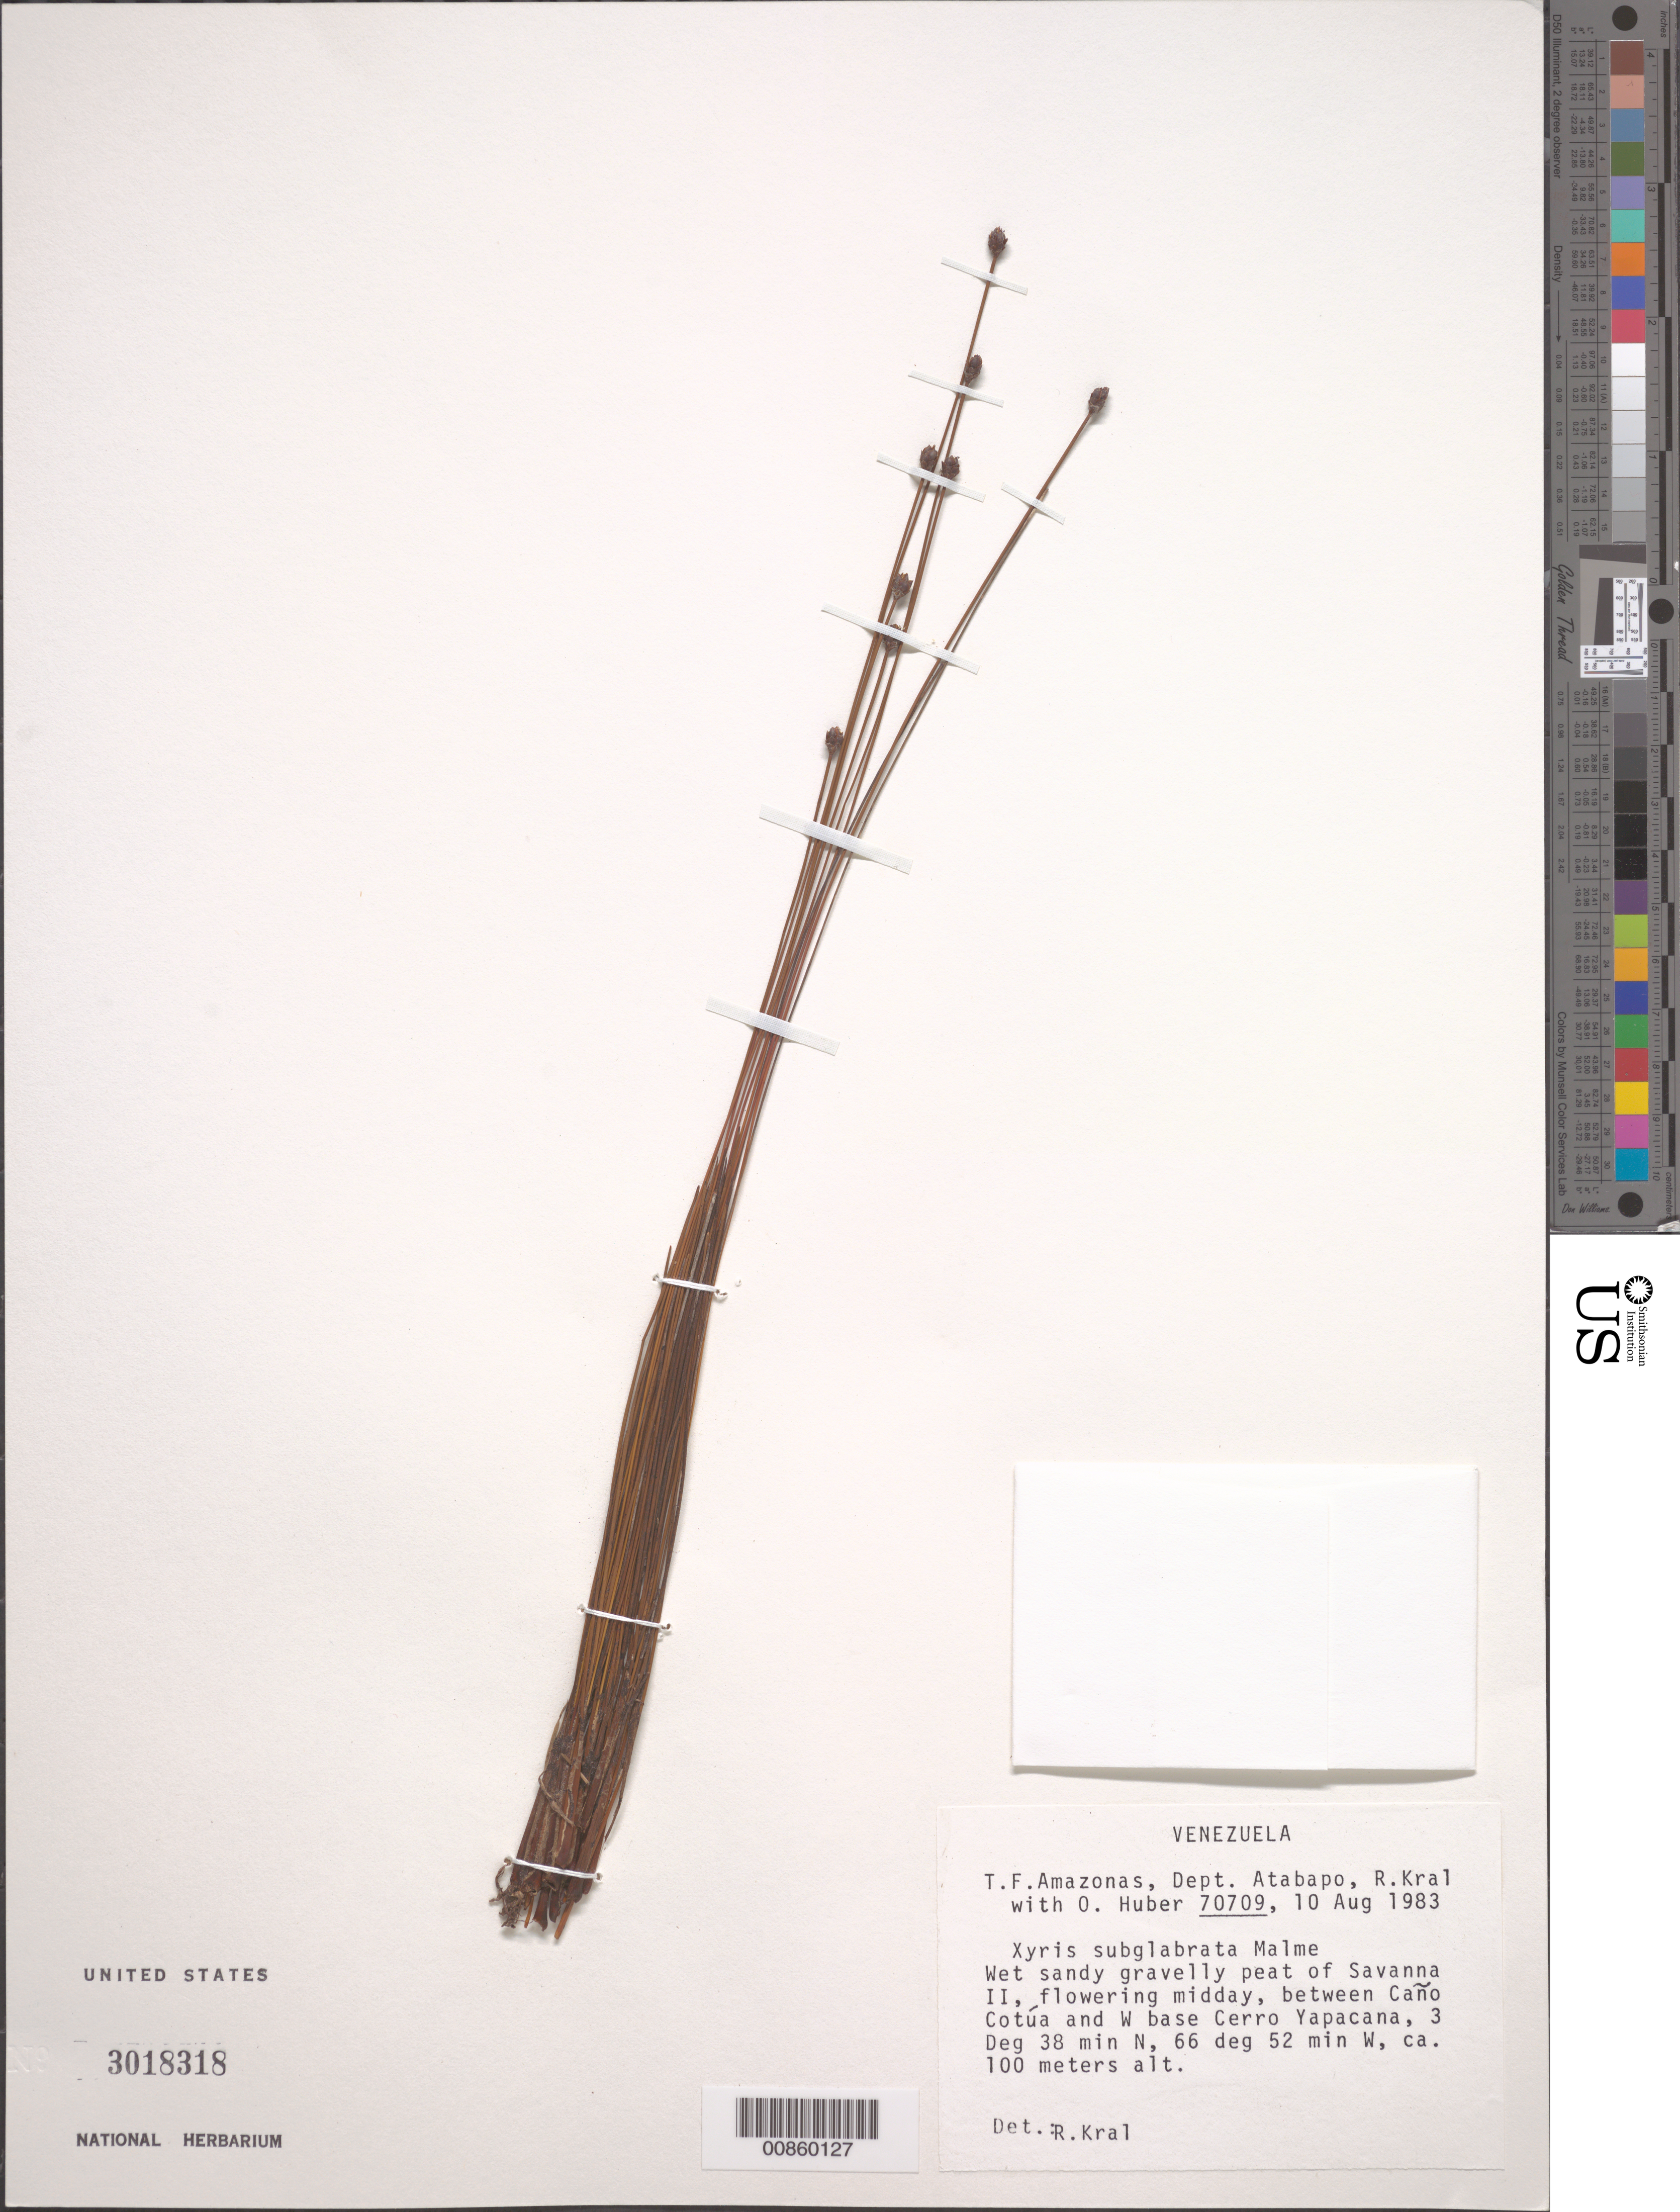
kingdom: Plantae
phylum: Tracheophyta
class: Liliopsida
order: Poales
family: Xyridaceae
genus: Xyris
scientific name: Xyris subglabrata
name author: Malme in Gleason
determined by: Kral, Robert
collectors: R. Kral & O. Huber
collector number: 70709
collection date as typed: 10-Aug-83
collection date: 1983-08-10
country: Venezuela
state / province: Amazonas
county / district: Atabapo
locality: Savanna II, between Caño Cotúa and W base of Cerro Yapacána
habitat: Wet sandy gravelly peat.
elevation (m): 100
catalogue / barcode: US 3018318